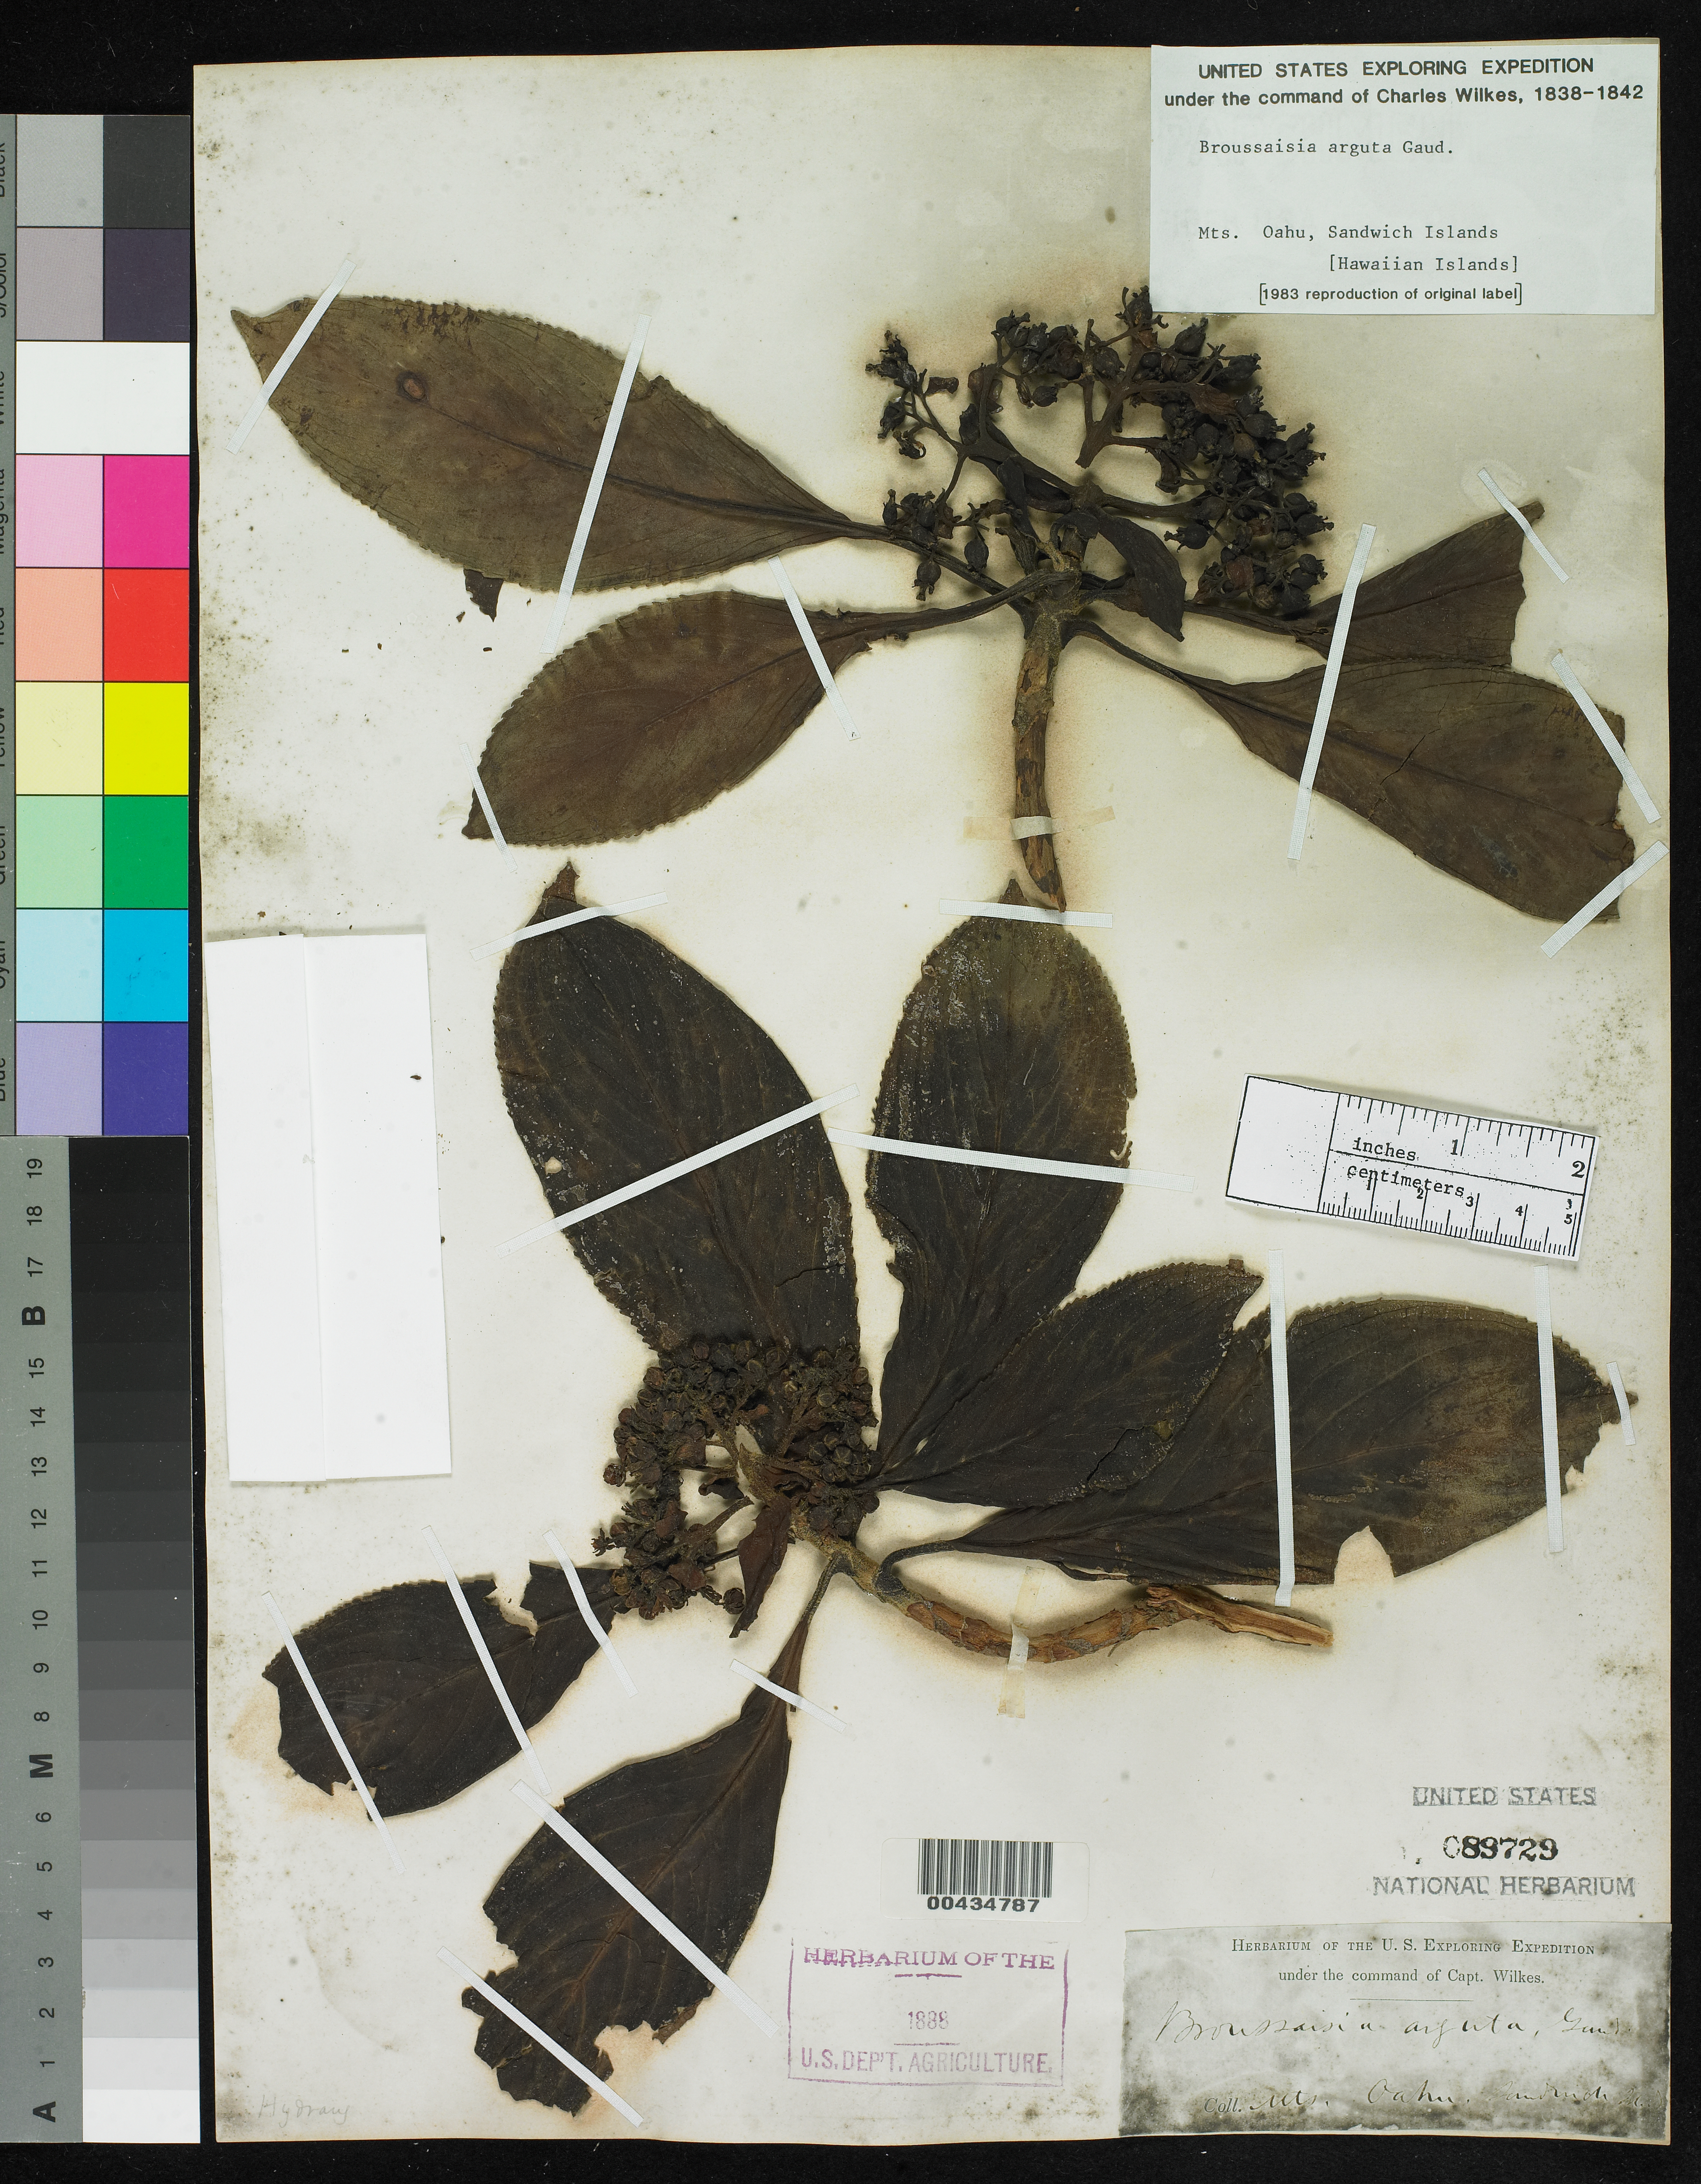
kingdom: Plantae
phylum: Tracheophyta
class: Magnoliopsida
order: Cornales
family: Hydrangeaceae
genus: Hydrangea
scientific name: Hydrangea arguta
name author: (Gaudich.) Y. De Smet & C. Granados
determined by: Wagner, W. L., (BOT), Smithsonian Institution - National Museum of Natural History (UNITED STATES)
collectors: Wilkes Explor. Exped.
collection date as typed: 1900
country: United States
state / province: Hawaii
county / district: Honolulu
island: Oahu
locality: Mts. of ?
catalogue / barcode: US 89729